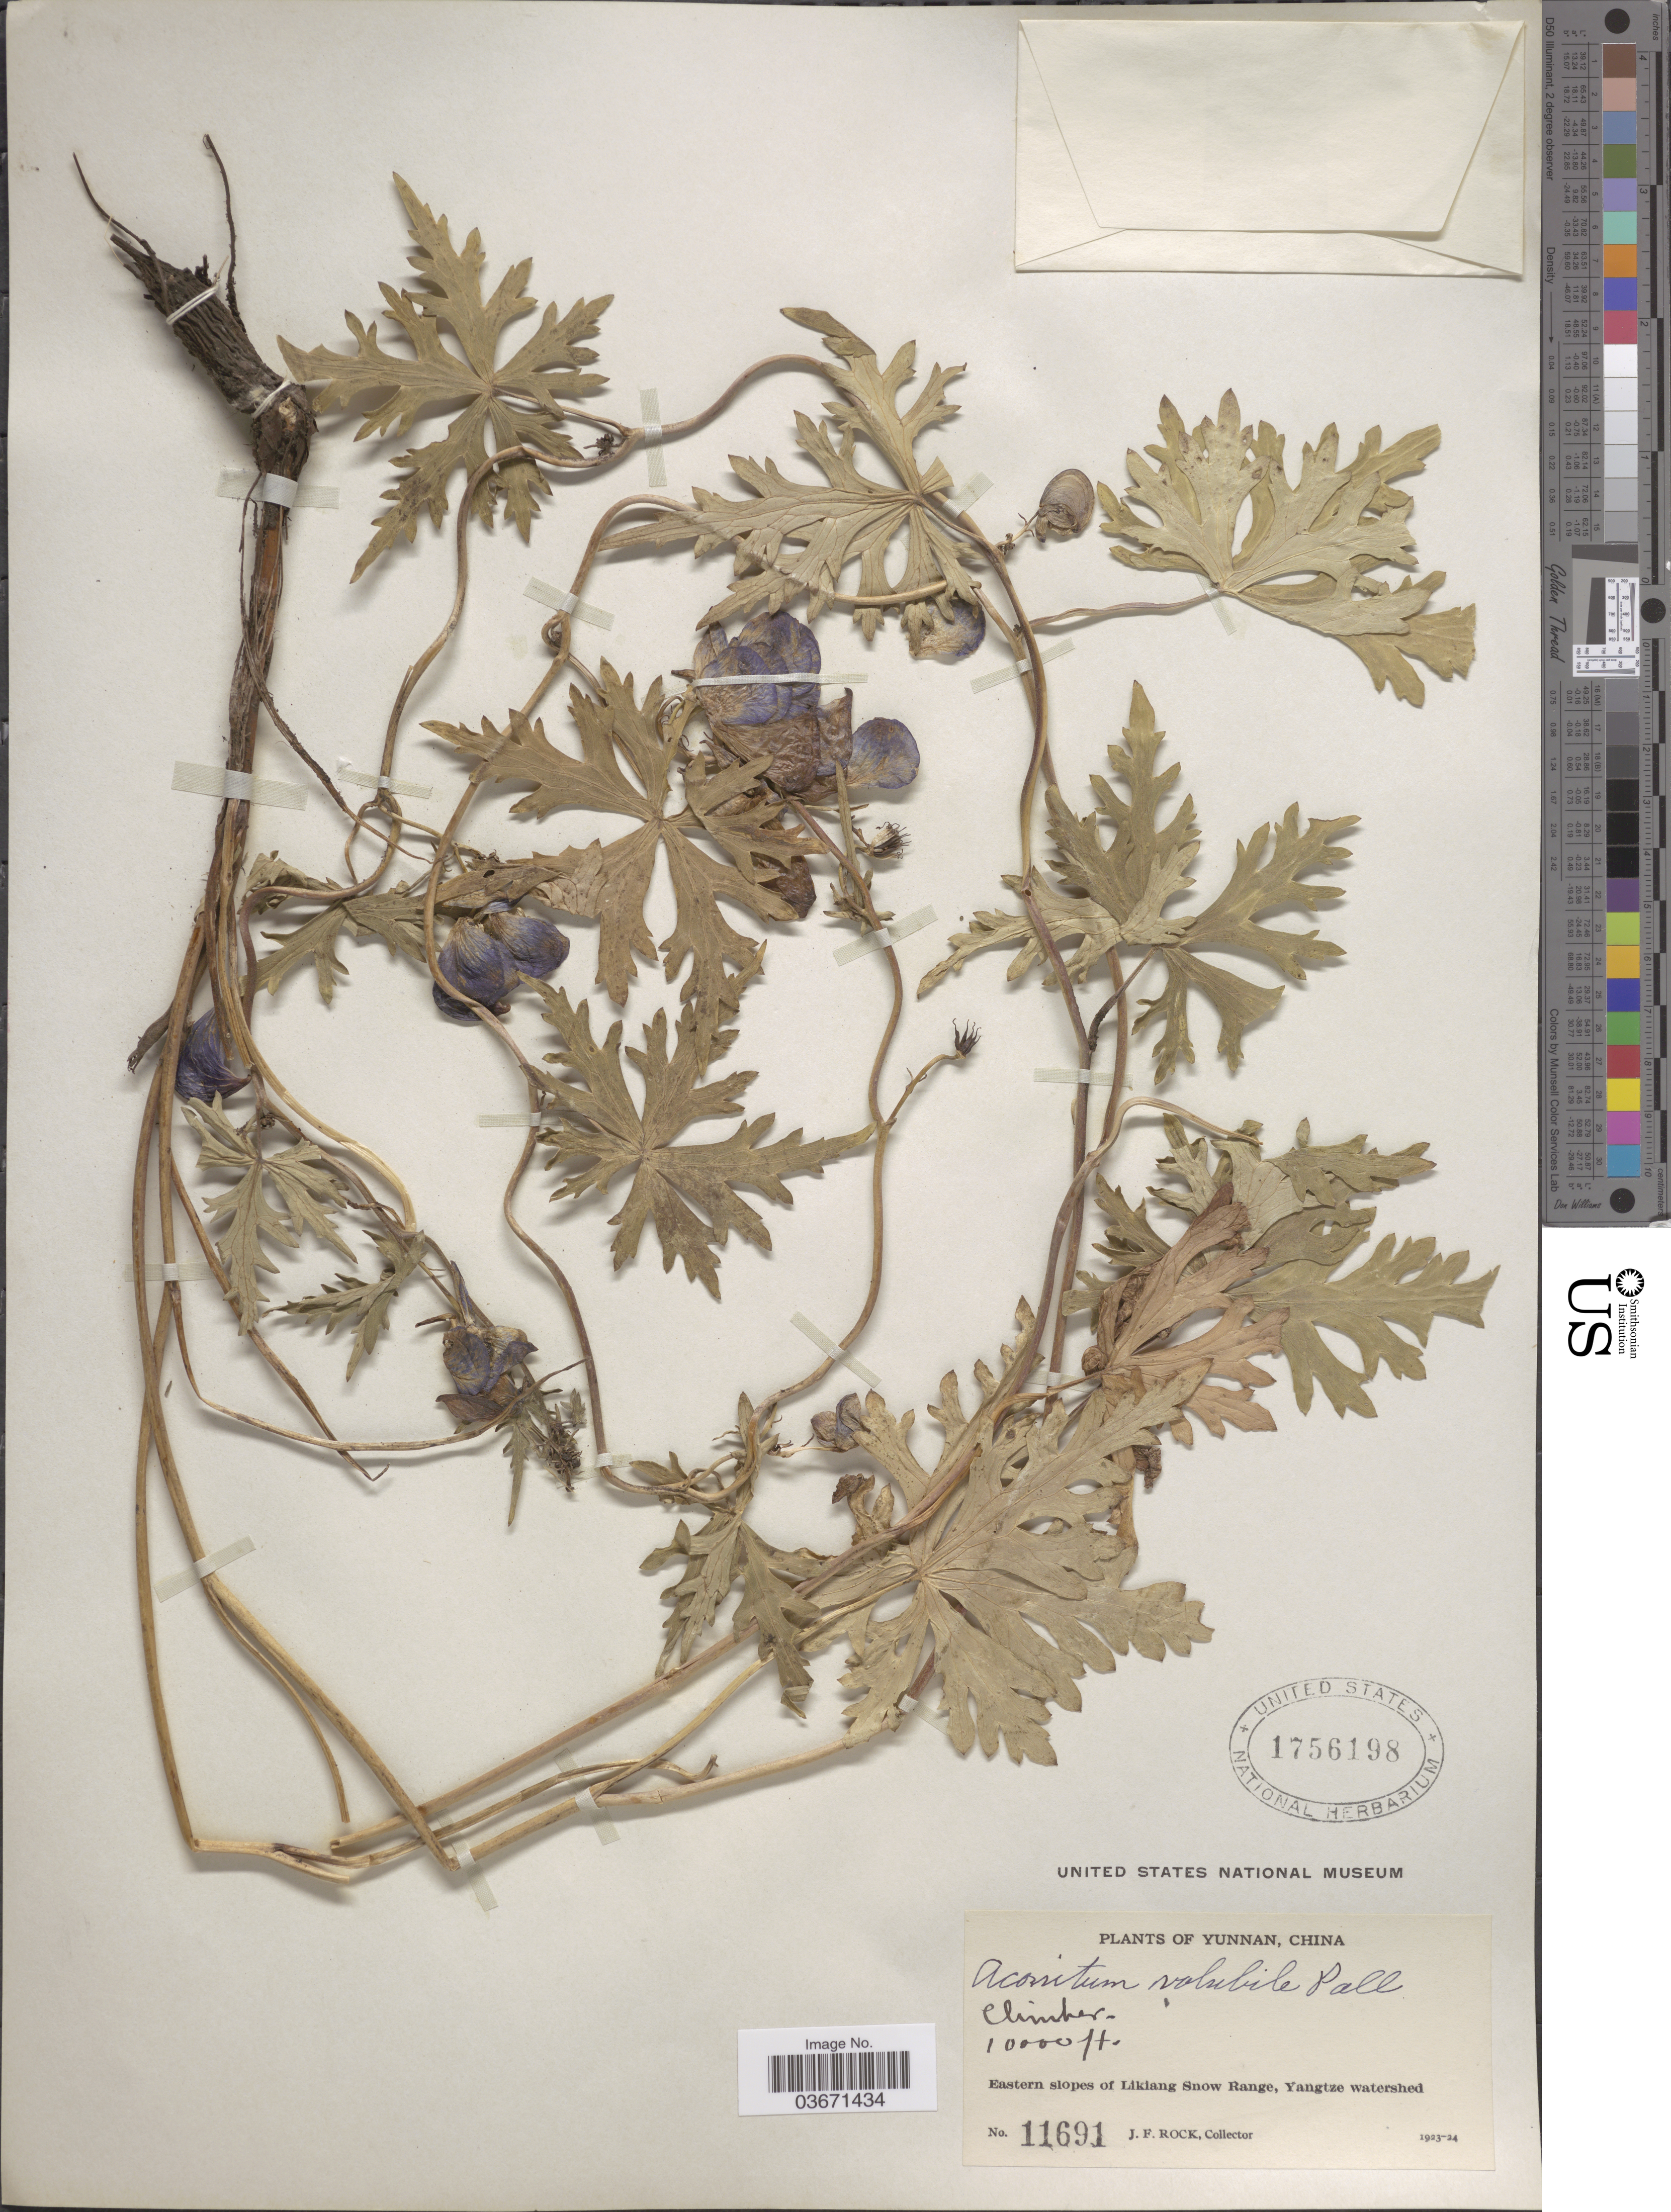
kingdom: Plantae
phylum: Tracheophyta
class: Magnoliopsida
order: Ranunculales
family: Ranunculaceae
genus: Aconitum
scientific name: Aconitum volubile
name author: Pall. ex Koelle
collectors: J. Rock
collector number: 11691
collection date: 1923/1924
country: China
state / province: Yunnan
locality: Eastern slopes of Likiang Snow Range, Yangtze watershed.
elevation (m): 3048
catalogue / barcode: US 1756198